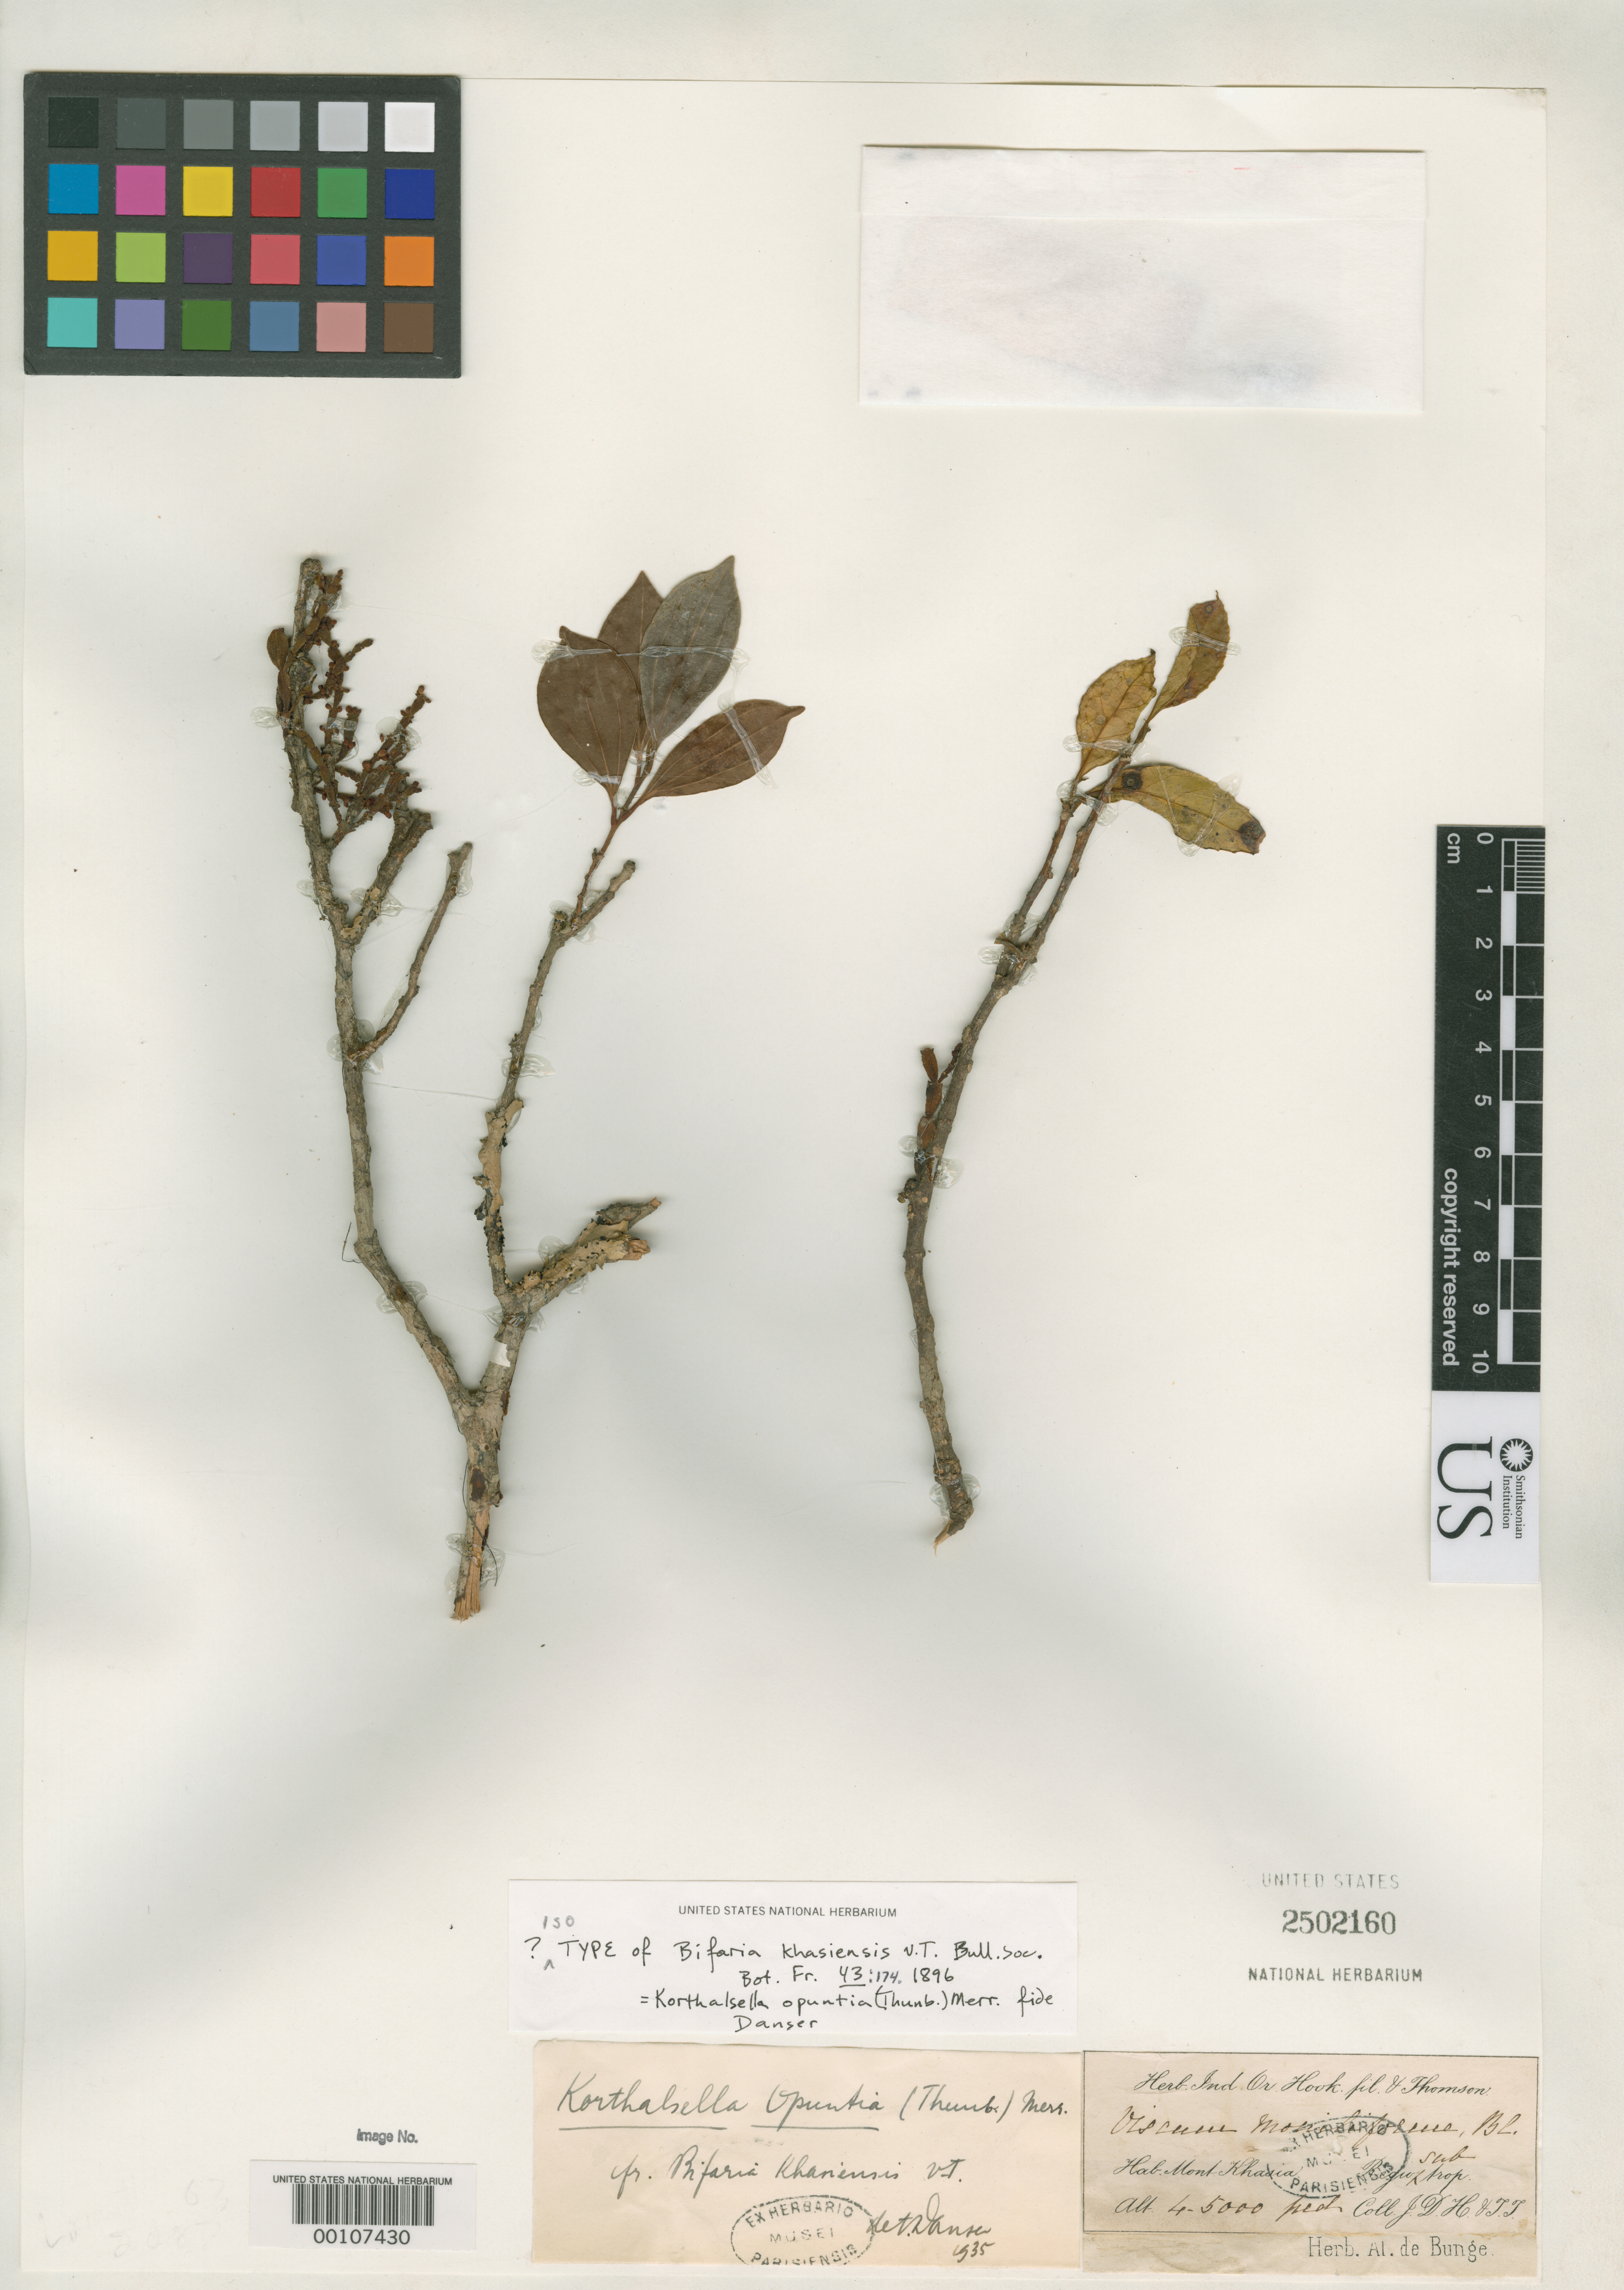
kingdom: Plantae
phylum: Tracheophyta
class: Magnoliopsida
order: Santalales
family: Viscaceae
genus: Bifaria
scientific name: Bifaria khasiensis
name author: Tiegh.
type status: Isotype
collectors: J. D. Hooker & T. Thompson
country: India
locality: Mont. Khasia; alt. 4000-5000 ft.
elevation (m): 1219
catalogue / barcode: US 2502160